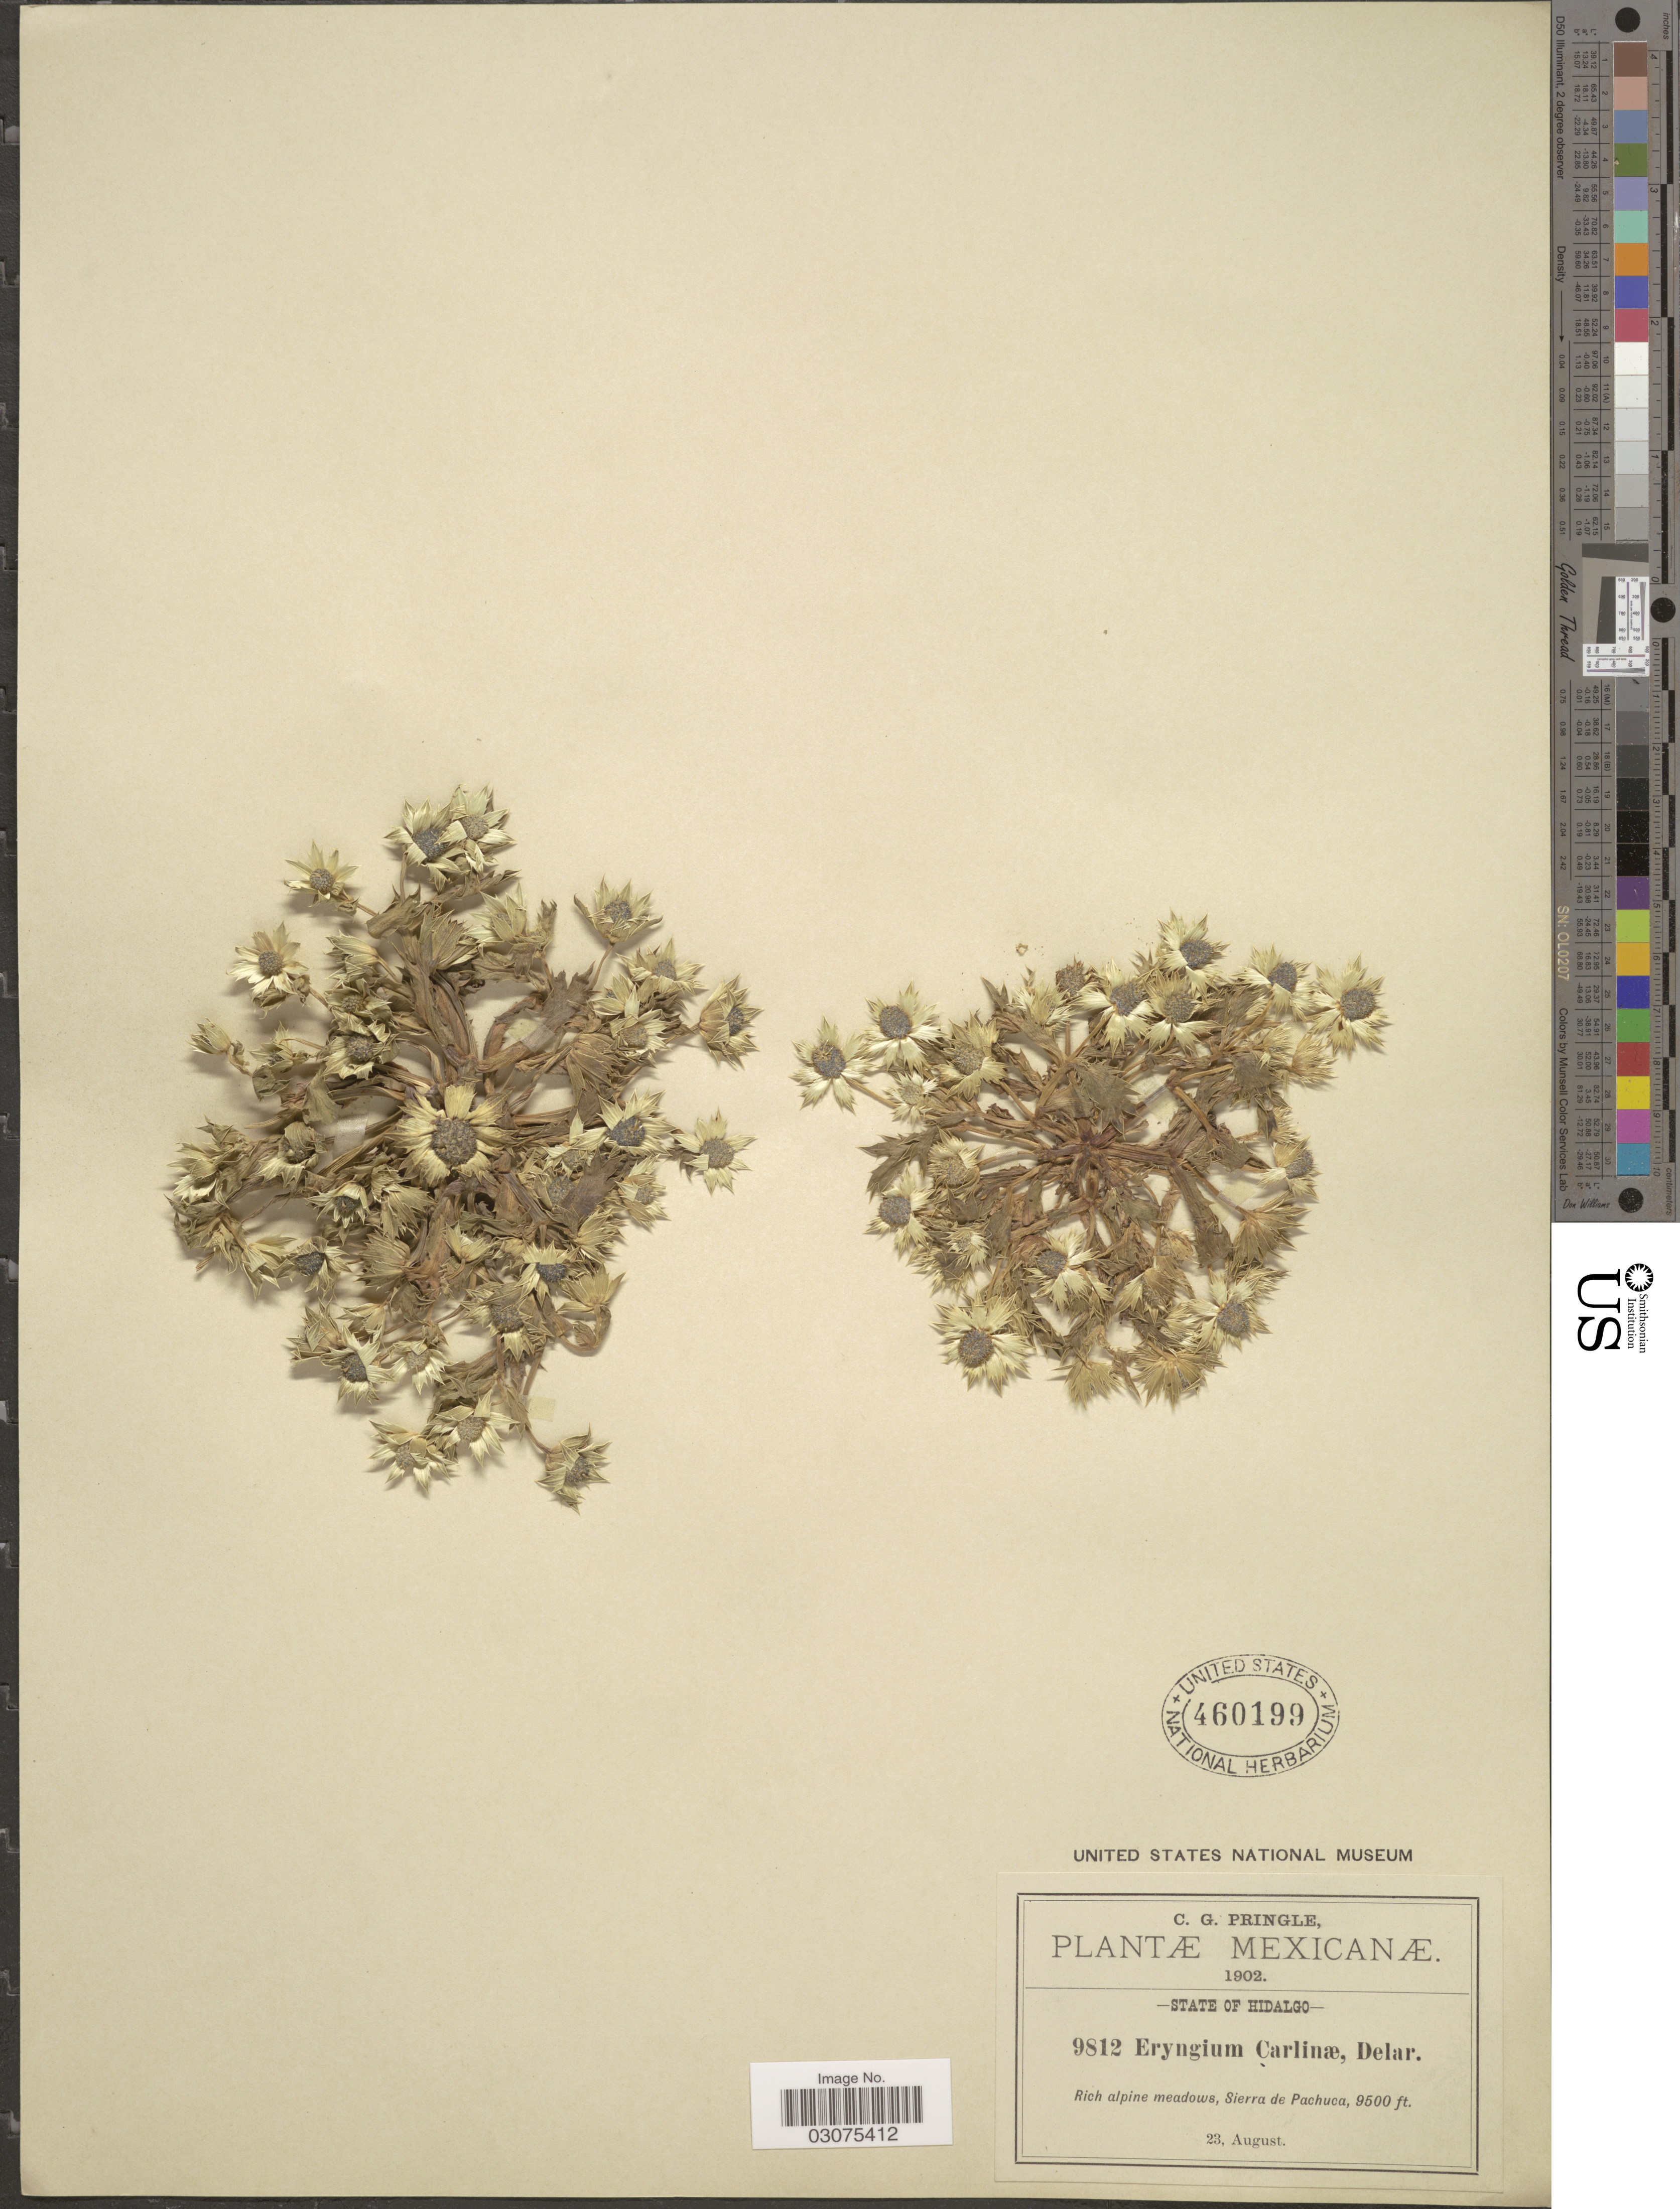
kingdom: Plantae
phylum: Tracheophyta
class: Magnoliopsida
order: Apiales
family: Apiaceae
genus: Eryngium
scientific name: Eryngium carlinae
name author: F. Delaroche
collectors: C. G. Pringle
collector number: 9812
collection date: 1902-08-23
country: Mexico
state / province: Hidalgo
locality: Rich alpine meadows, Sierra de Pachuca.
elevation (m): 2896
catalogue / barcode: US 460199